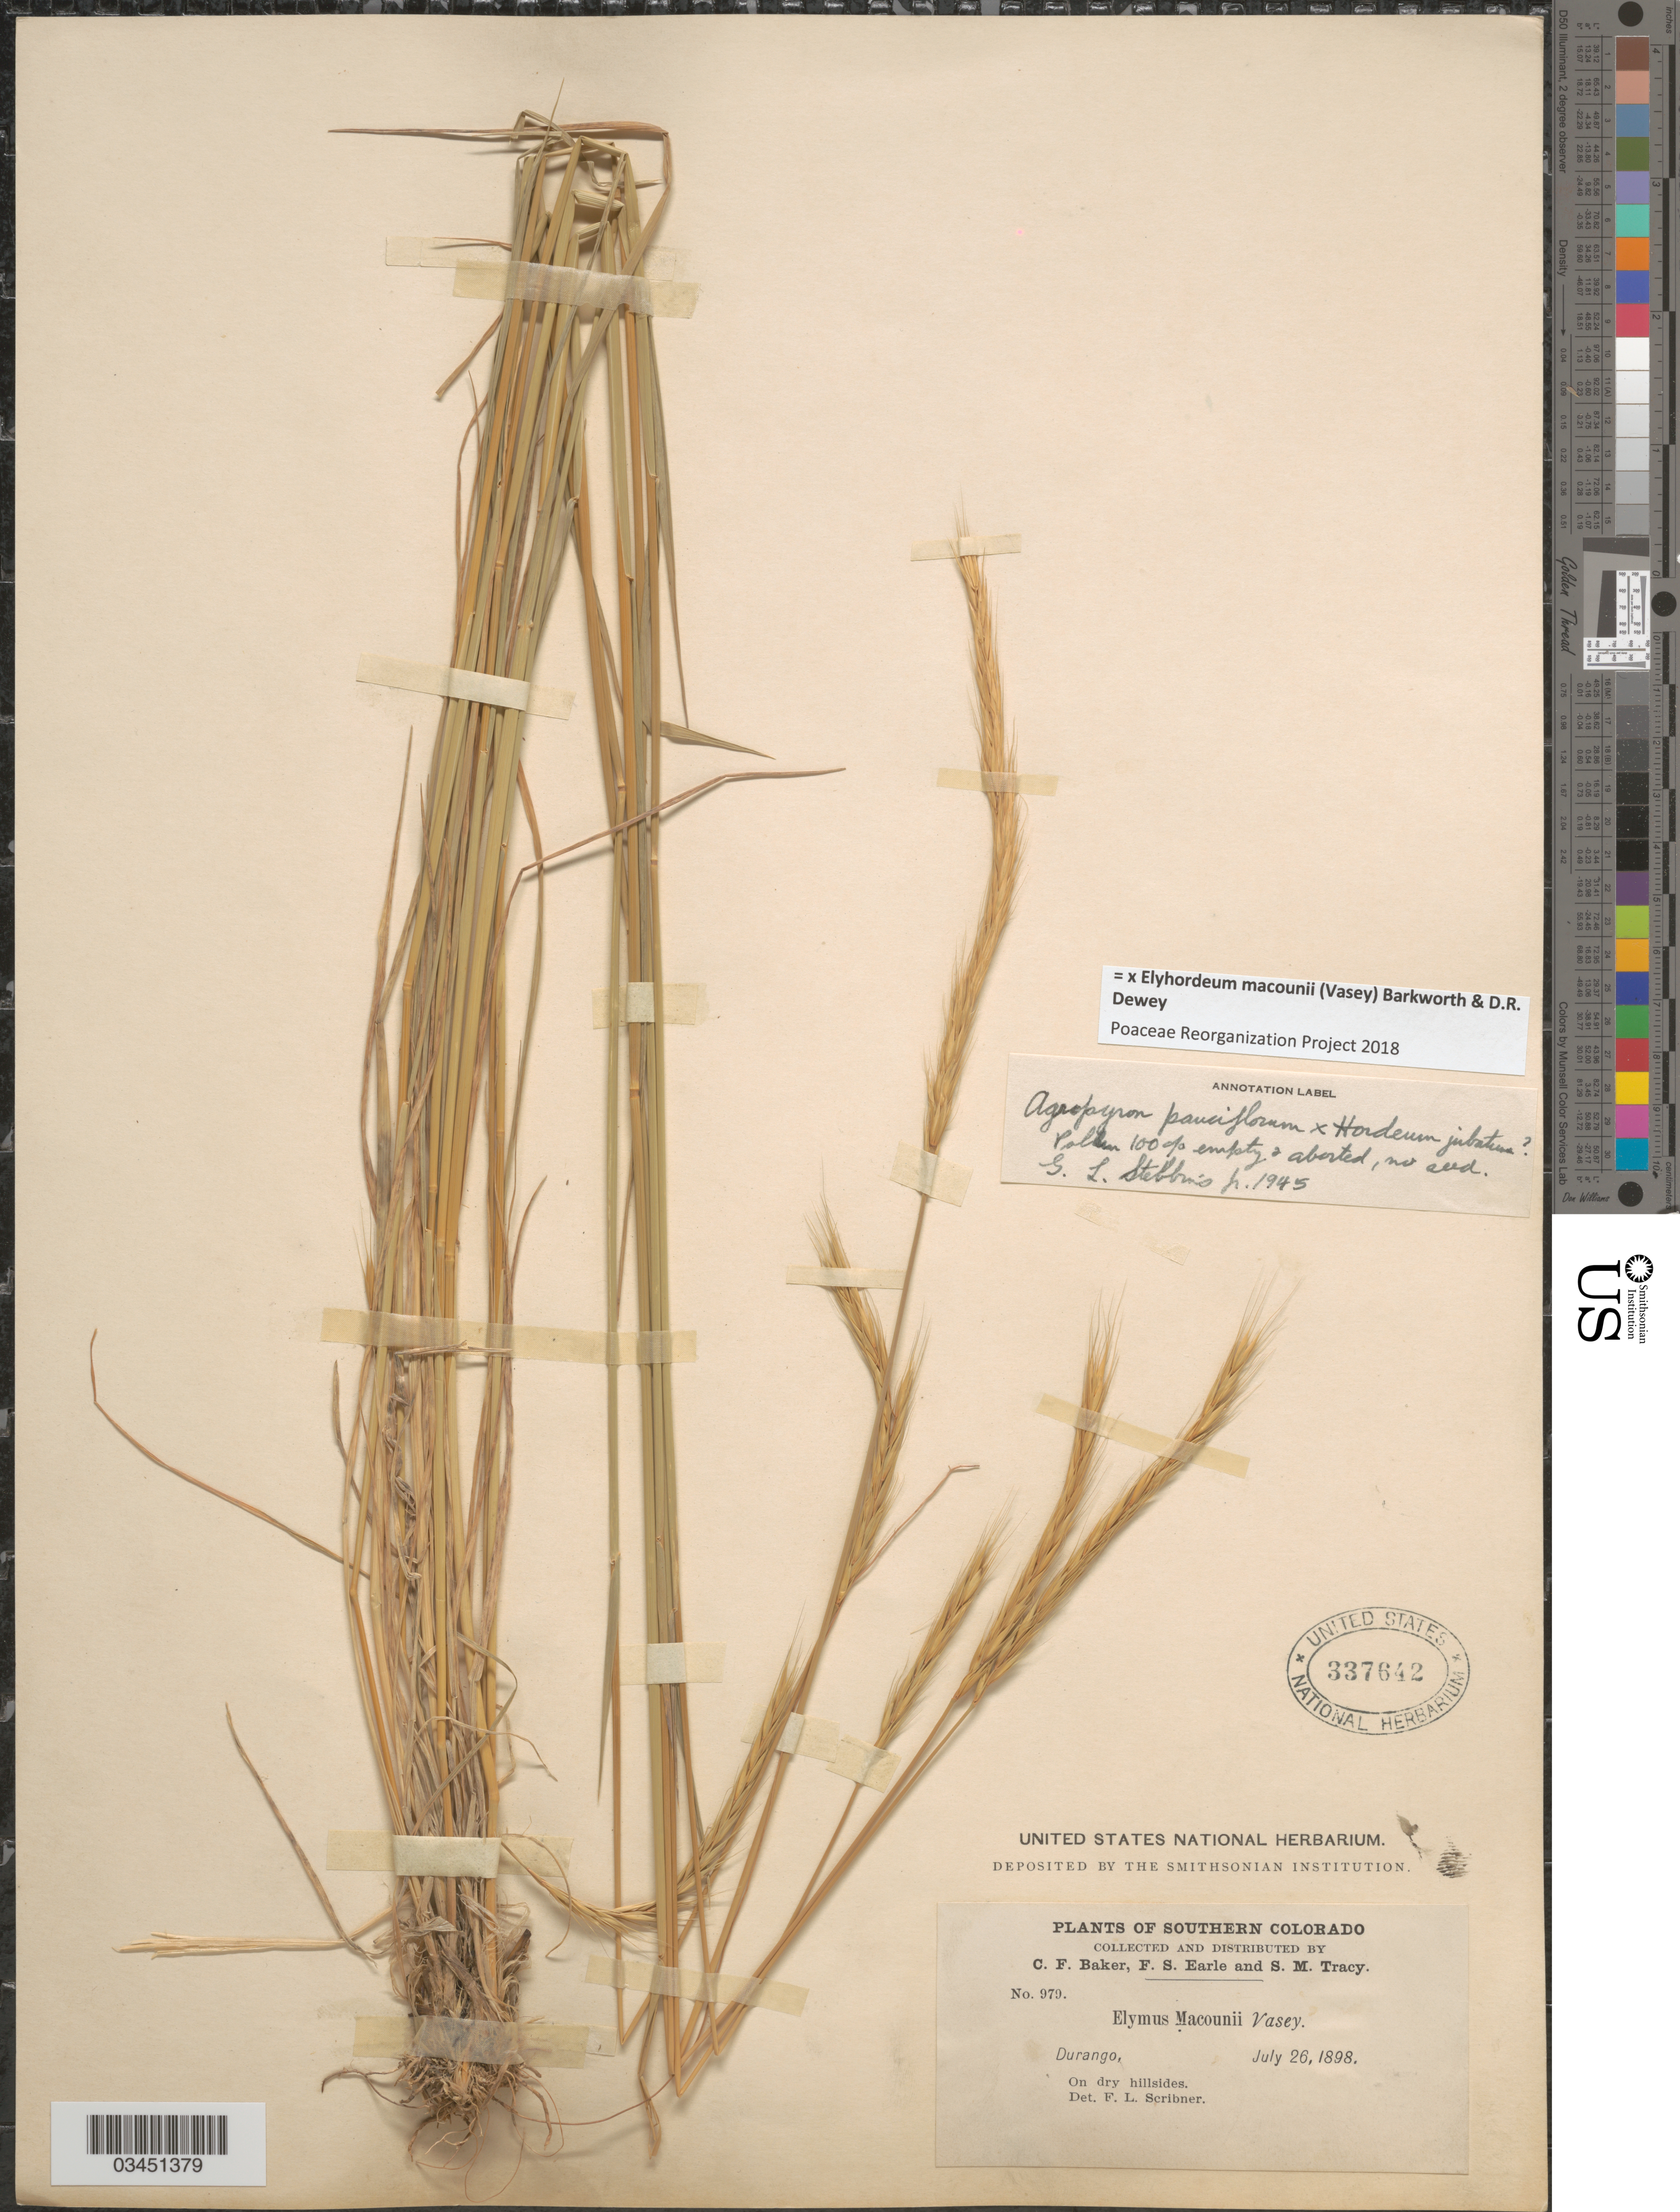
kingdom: Plantae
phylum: Tracheophyta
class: Liliopsida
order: Poales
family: Poaceae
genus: Elyhordeum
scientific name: x Elyhordeum macounii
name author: (Vasey) Barkworth & Dewey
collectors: C. F. Baker, F. S. Earle & S. M. Tracy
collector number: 979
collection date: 1898-07-26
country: United States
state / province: Colorado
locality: Southern Colorado. Durango.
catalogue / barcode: US 337642